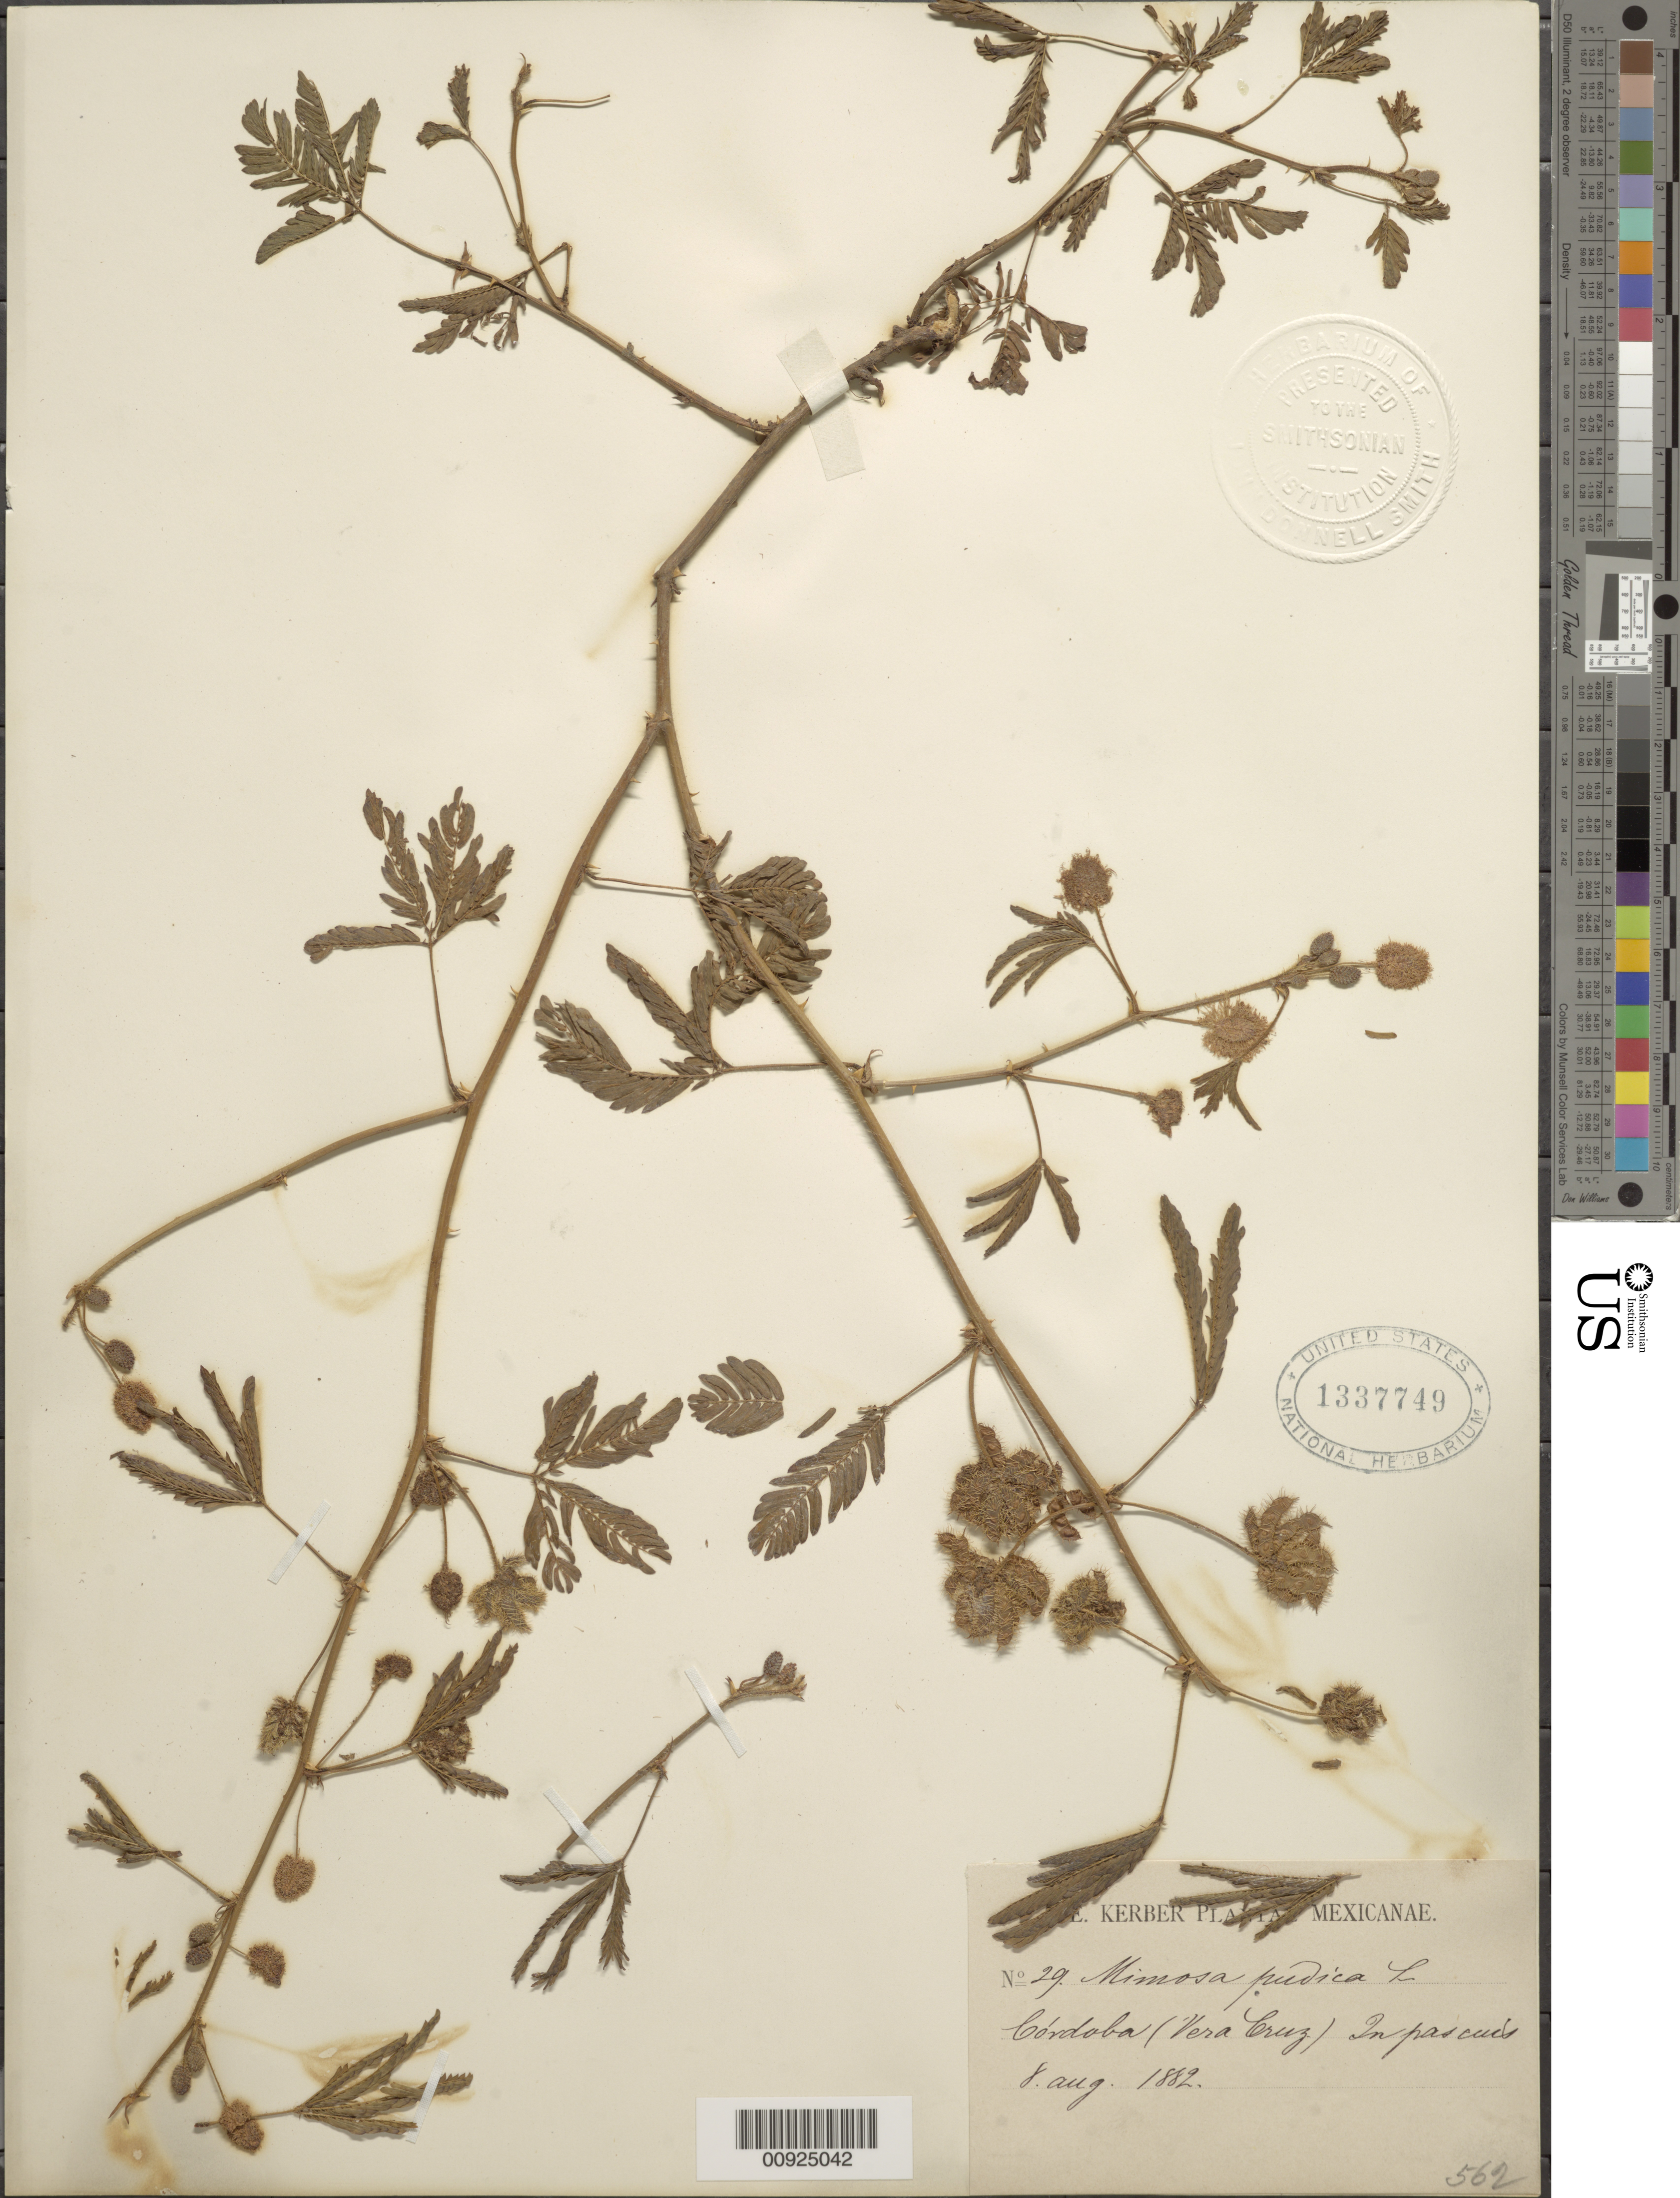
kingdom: Plantae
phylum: Tracheophyta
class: Magnoliopsida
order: Fabales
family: Fabaceae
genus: Mimosa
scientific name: Mimosa pudica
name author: L.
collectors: E. Kerber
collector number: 29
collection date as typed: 08 Aug 1882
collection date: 1882-08-08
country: Mexico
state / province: Veracruz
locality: Córdoba (Veracruz).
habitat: In pascuis.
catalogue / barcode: US 1337749